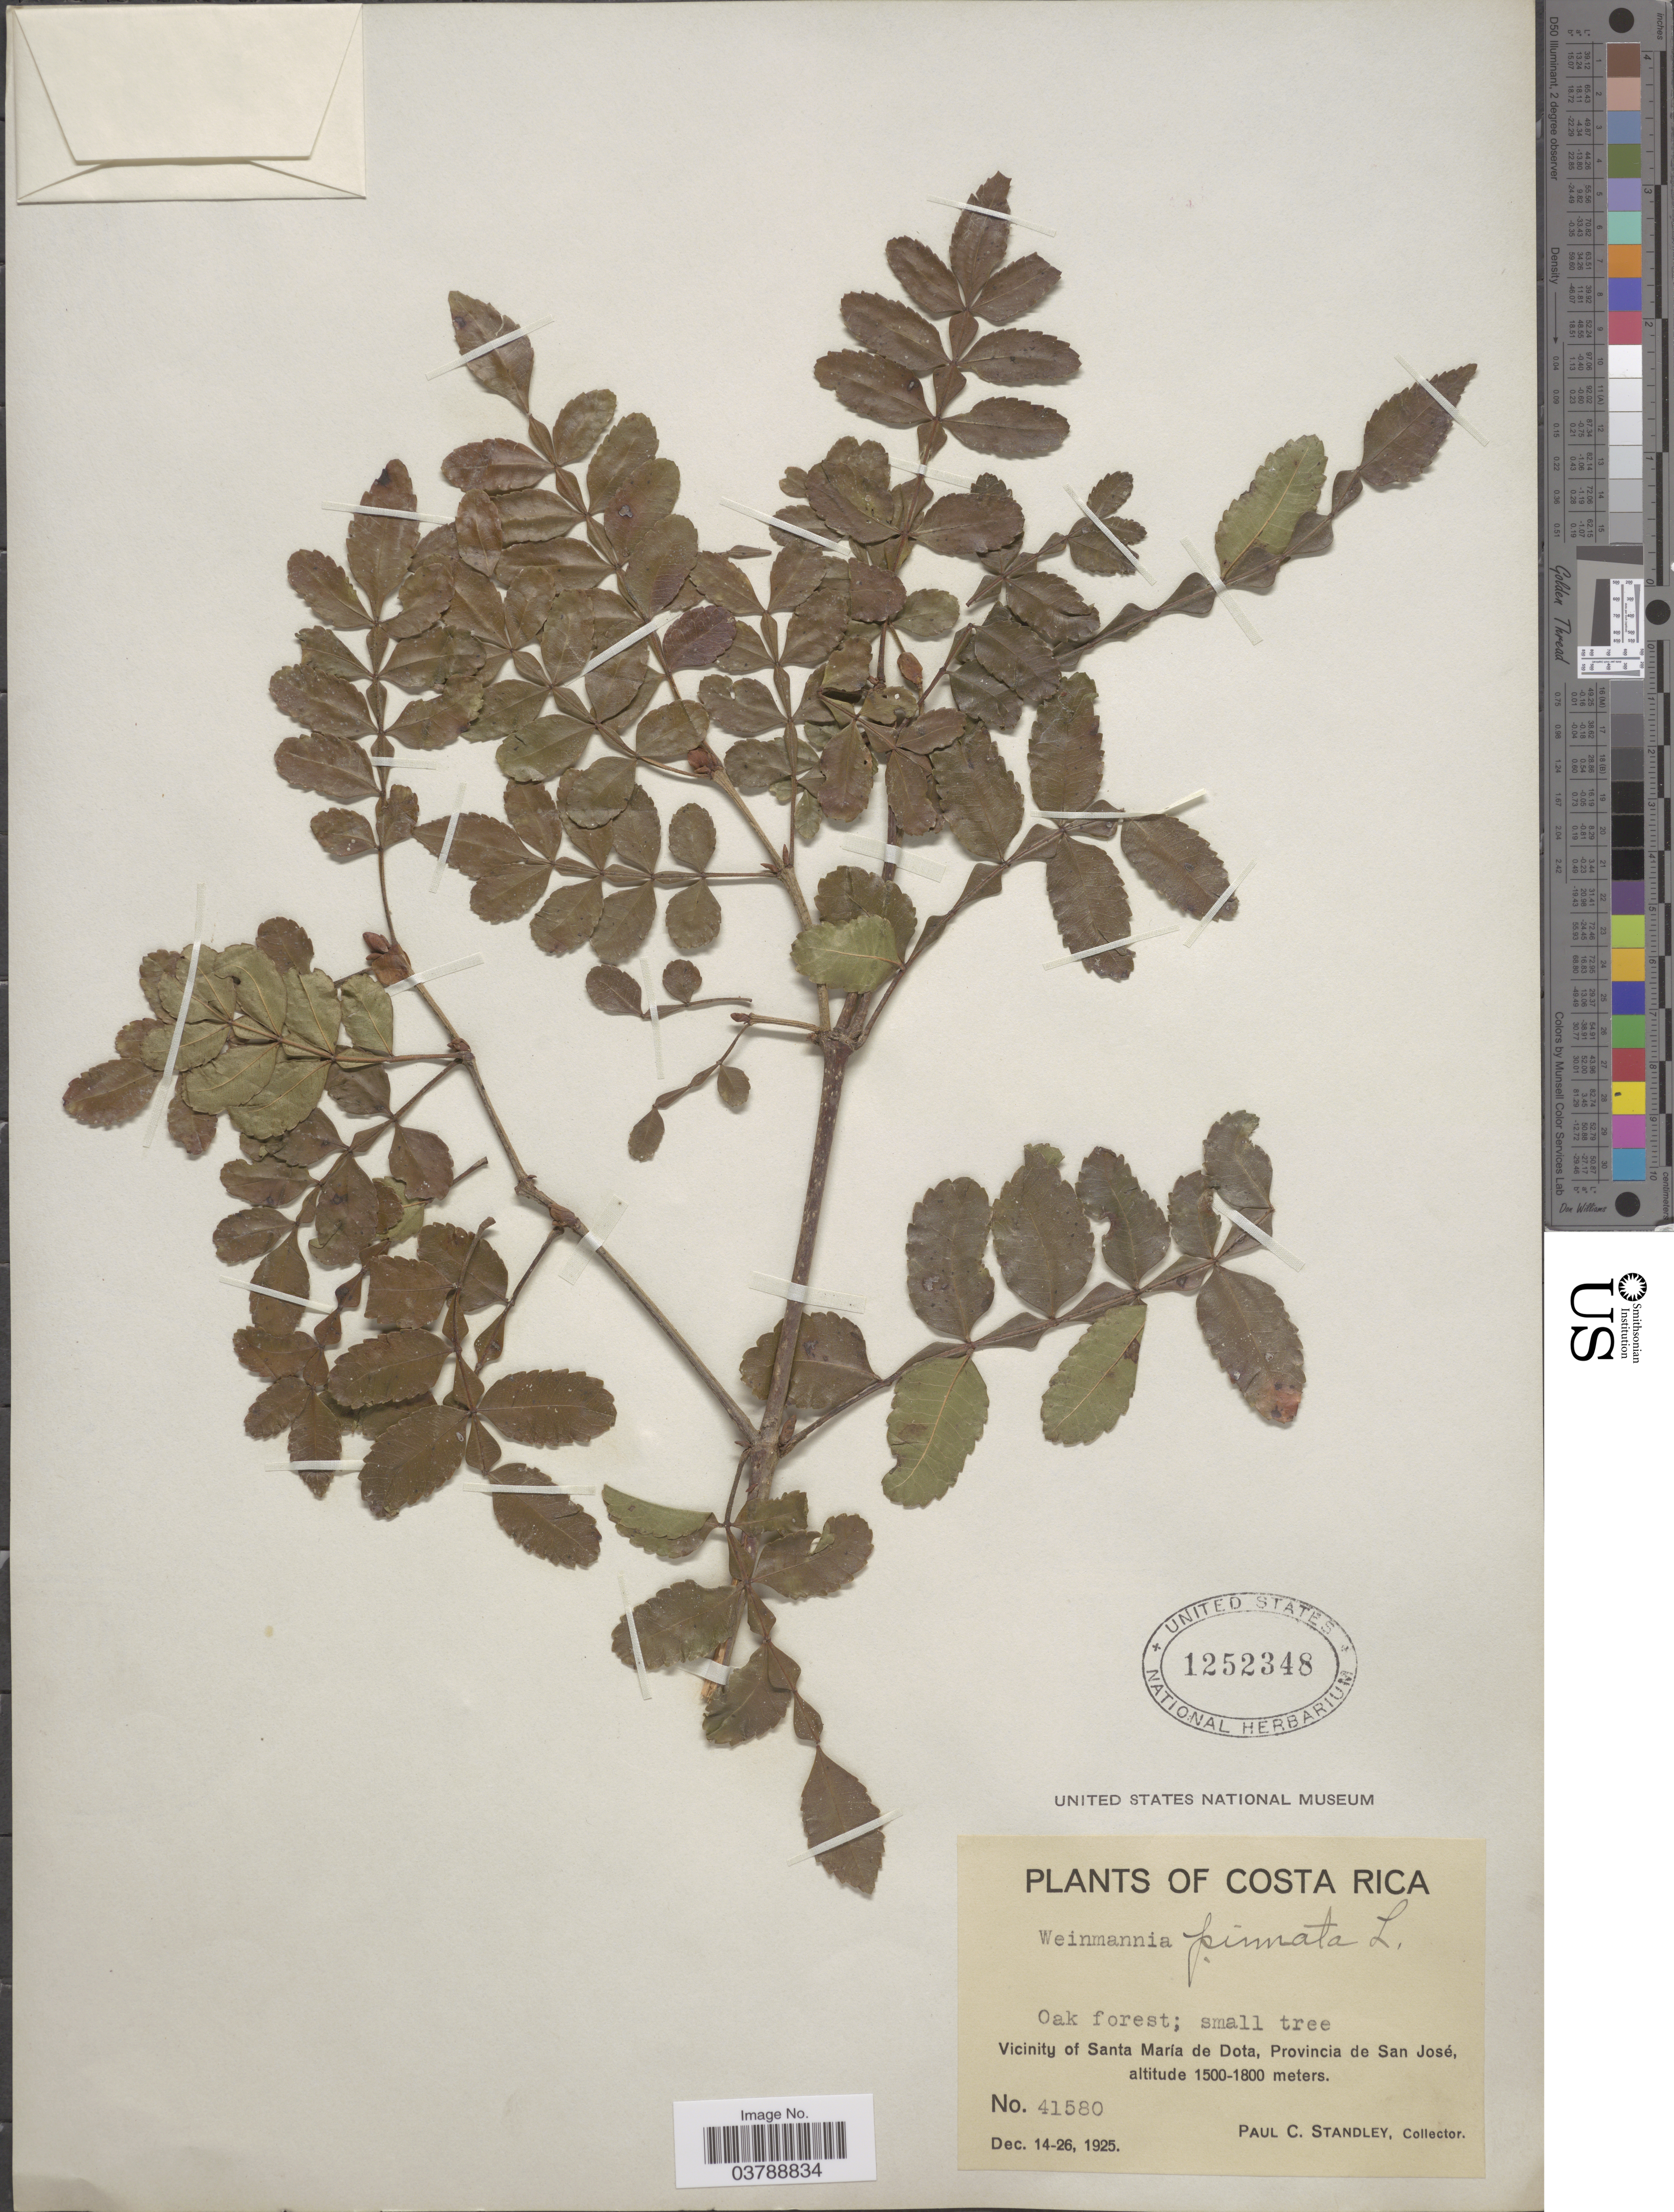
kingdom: Plantae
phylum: Tracheophyta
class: Magnoliopsida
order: Oxalidales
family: Cunoniaceae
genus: Weinmannia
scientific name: Weinmannia pinnata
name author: L.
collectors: P. C. Standley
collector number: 41580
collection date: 1925-12-14/1925-12-26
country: Costa Rica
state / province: San José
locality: Vicinity of Santa María de Dota.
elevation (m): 1500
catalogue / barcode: US 1252348